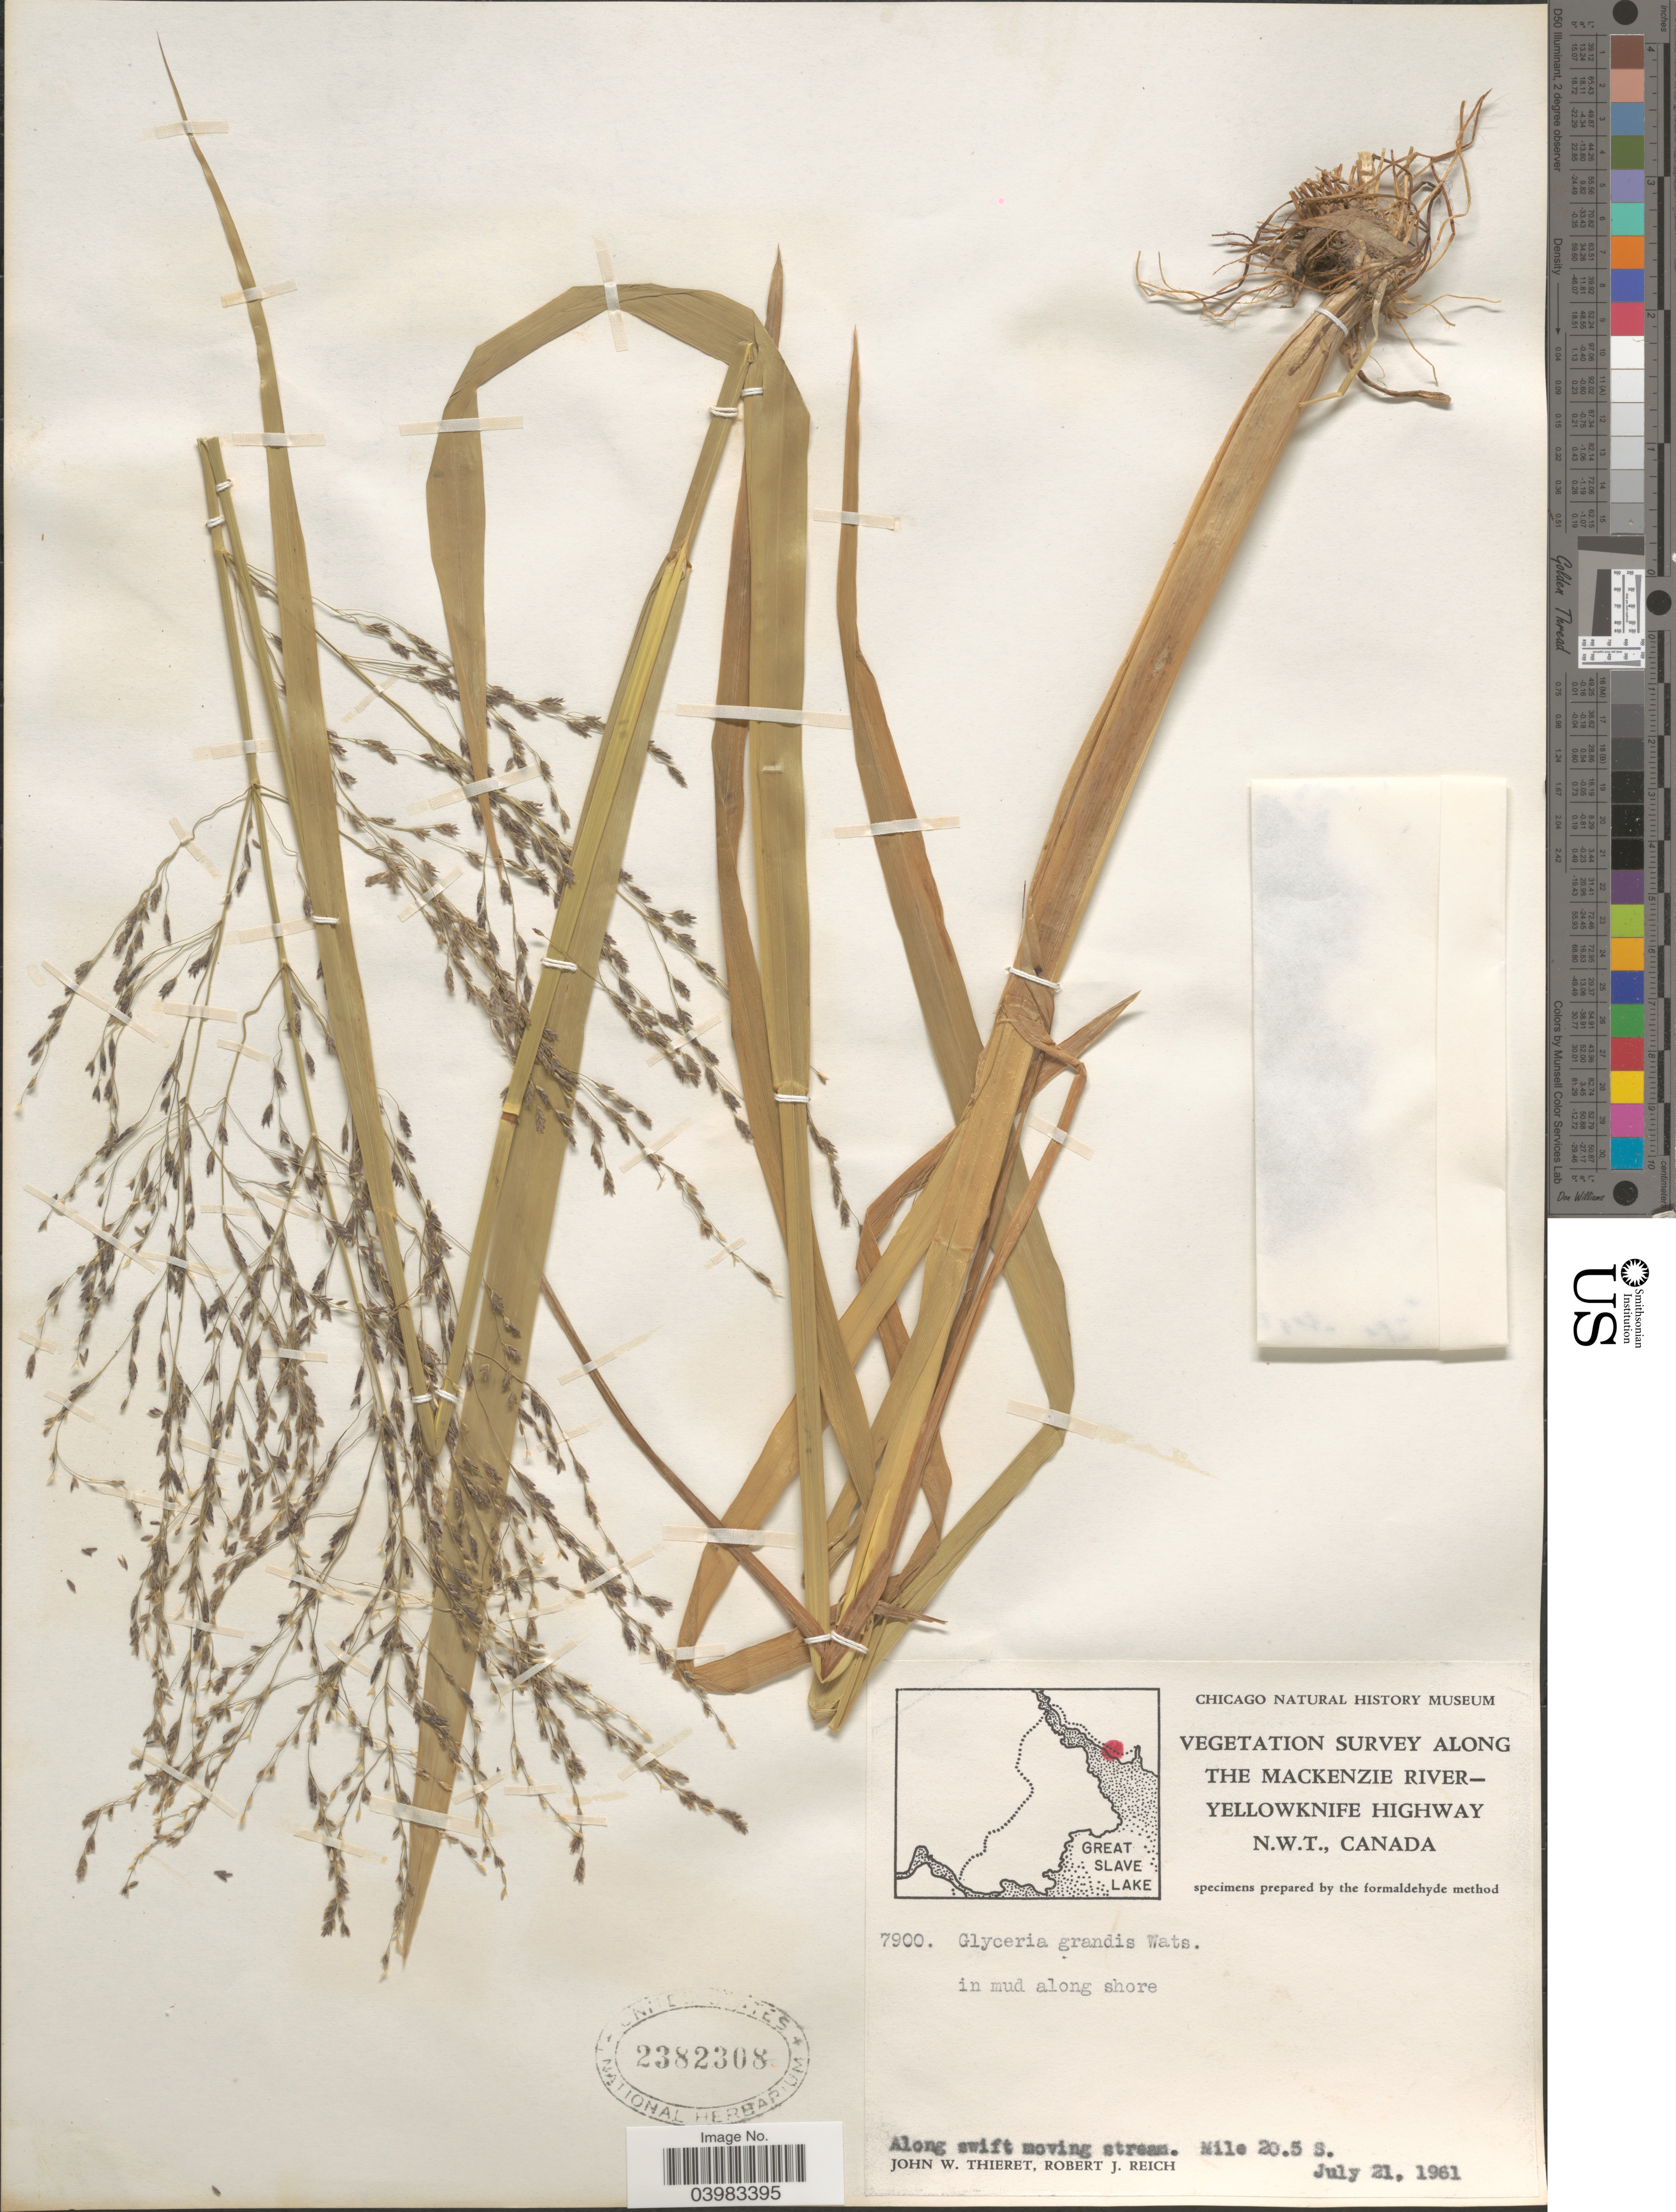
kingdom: Plantae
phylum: Tracheophyta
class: Liliopsida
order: Poales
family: Poaceae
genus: Glyceria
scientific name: Glyceria grandis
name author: S. Watson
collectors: J. W. Thieret & R. Reich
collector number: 7900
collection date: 1961-07-21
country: Canada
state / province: Northwest Territories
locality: Along the Mackenzie River - Yellowknife Highway. Mile 20.5 S.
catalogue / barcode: US 2382308